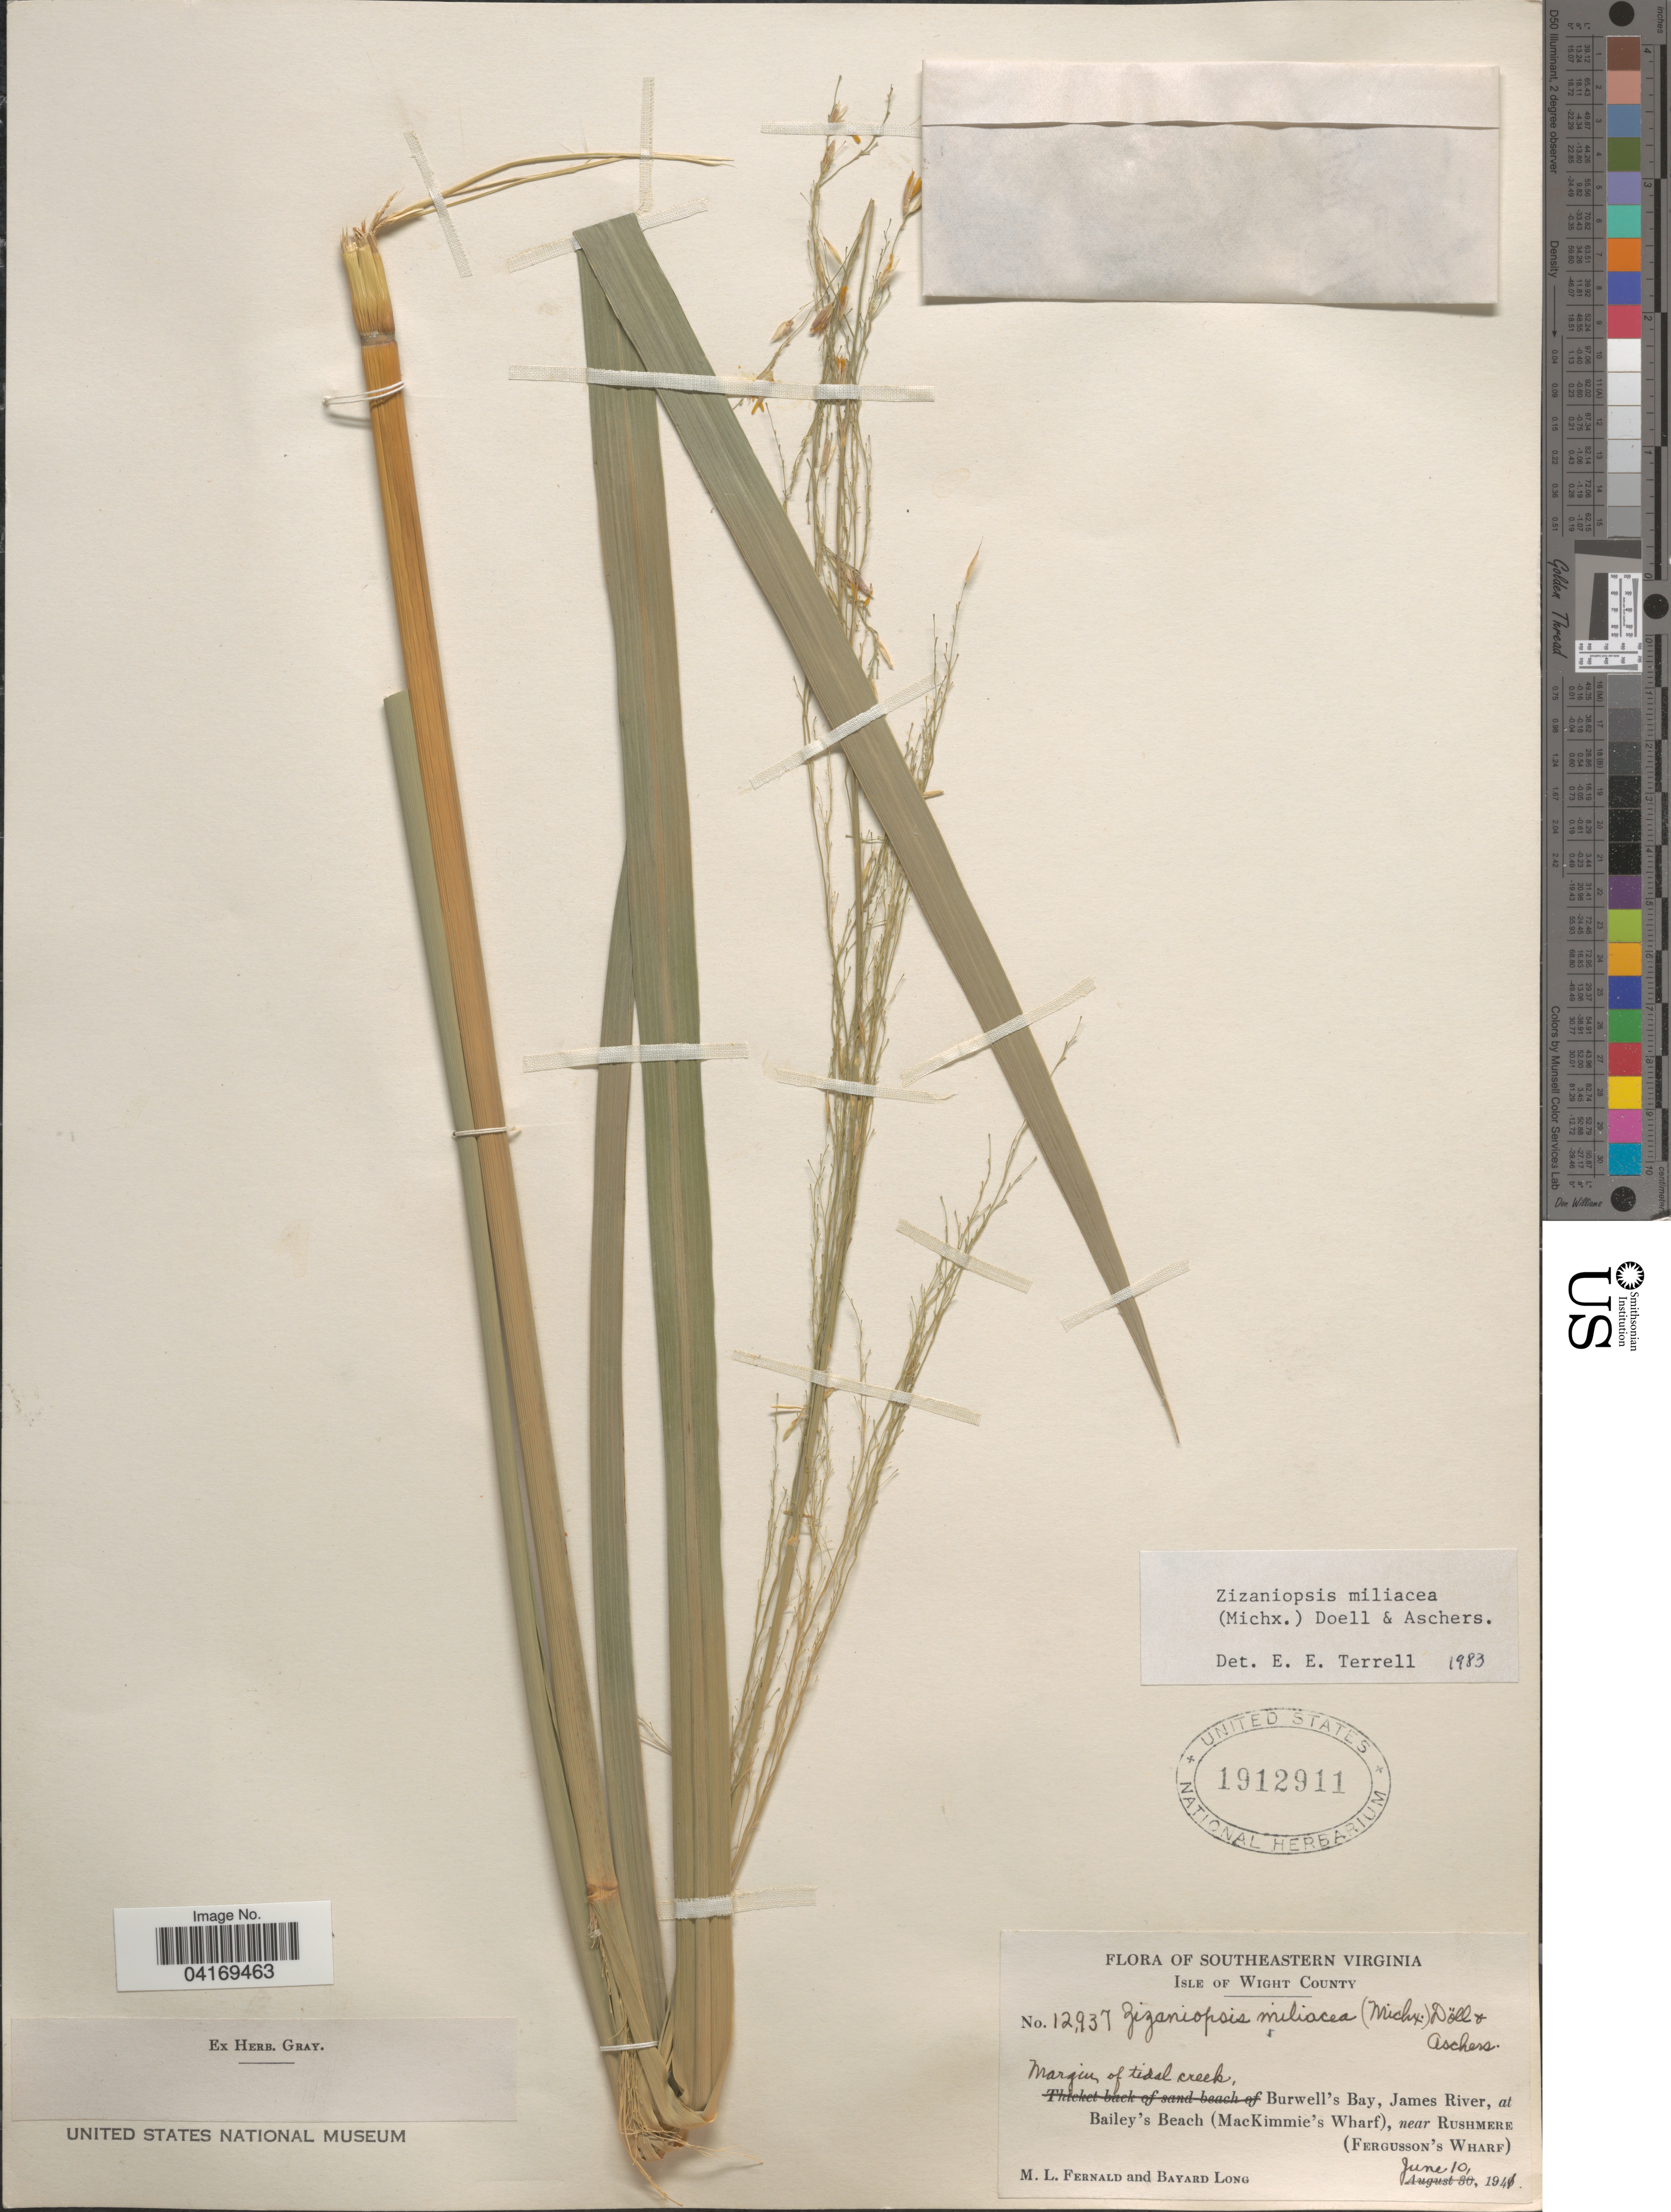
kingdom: Plantae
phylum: Tracheophyta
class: Liliopsida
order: Poales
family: Poaceae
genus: Zizaniopsis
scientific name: Zizaniopsis miliacea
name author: (Michx.) Döll & Asch.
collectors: M. L. Fernald & B. Long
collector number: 12937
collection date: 1941-06-10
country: United States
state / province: Virginia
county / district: Isle of Wight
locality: Southeastern Virginia. Isle of Wight County. Margin of tidal creek, Burwell's Bay, James River, at Bailey's Beach (MacKimmie's Wharf), near Rushmere (Fergusson's Wharf).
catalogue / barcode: US 1912911